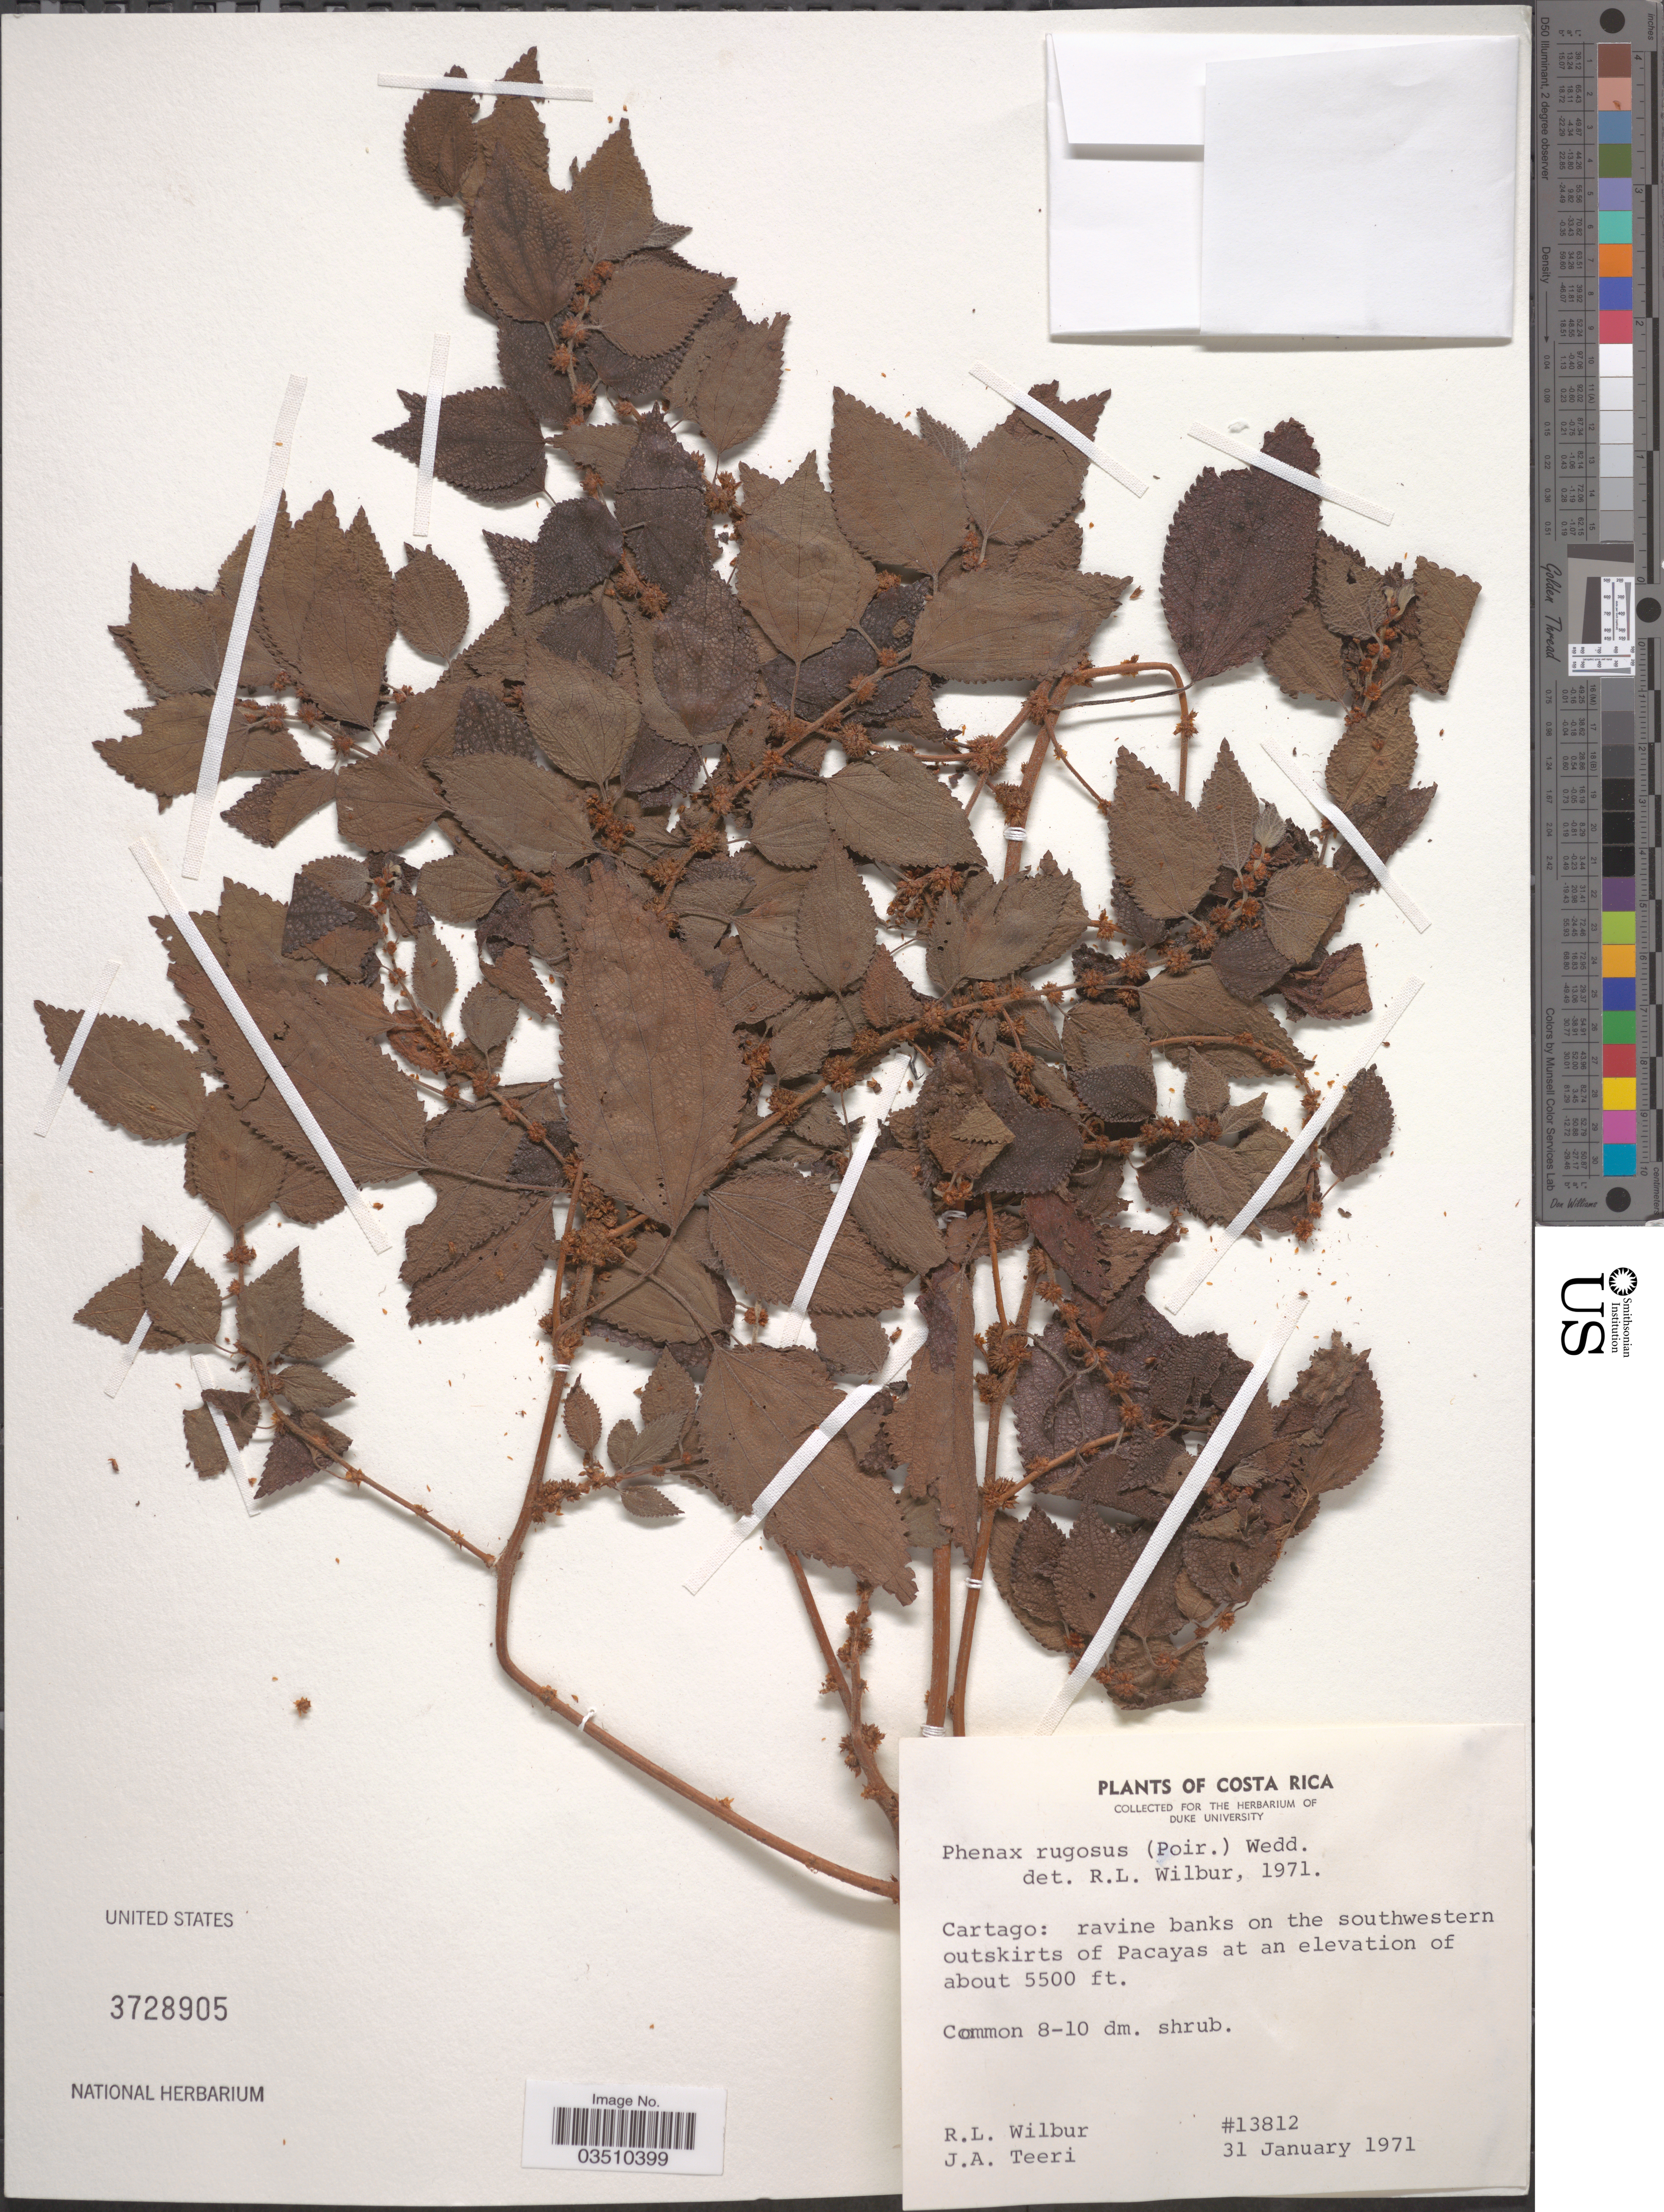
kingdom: Plantae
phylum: Tracheophyta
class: Magnoliopsida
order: Rosales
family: Urticaceae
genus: Phenax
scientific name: Phenax rugosus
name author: (Poir.) Wedd.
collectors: R. L. Wilbur & J. Teeri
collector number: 13812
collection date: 1971-01-31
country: Costa Rica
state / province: Cartago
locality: Ravine banks on the southwestern outskirts of Pacayas.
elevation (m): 1676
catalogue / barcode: US 3728905